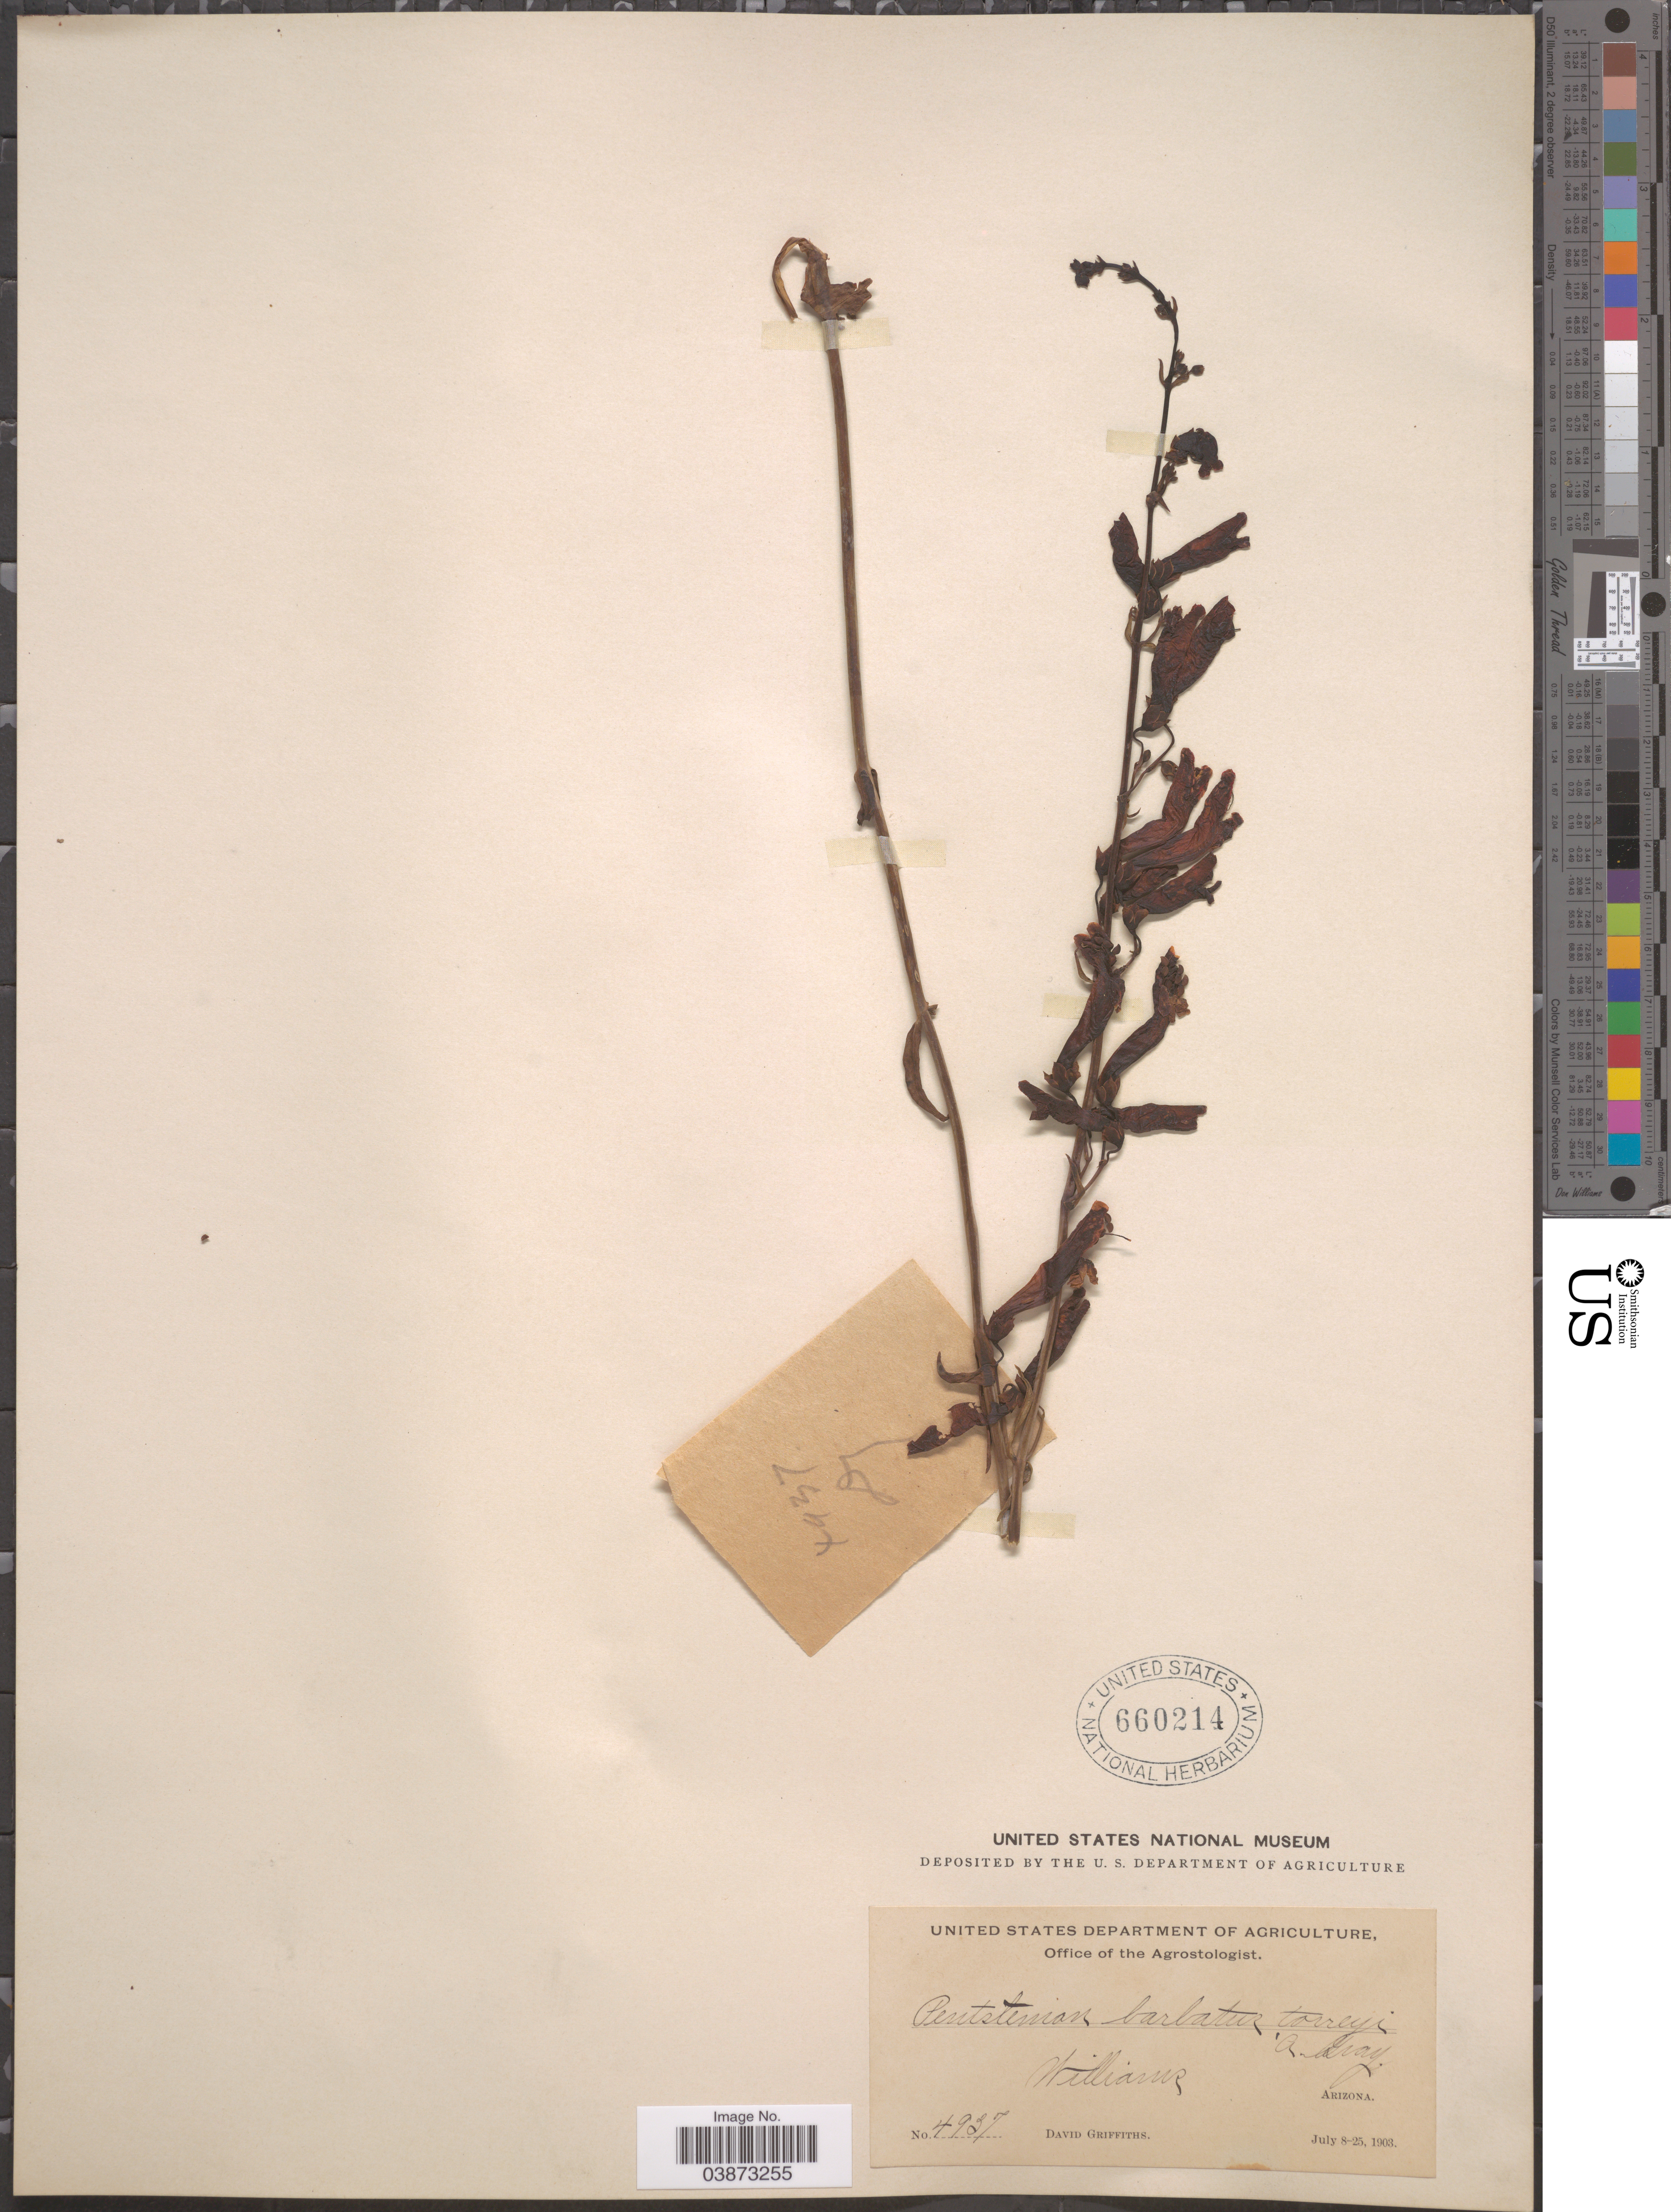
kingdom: Plantae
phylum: Tracheophyta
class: Magnoliopsida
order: Lamiales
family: Plantaginaceae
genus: Penstemon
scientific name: Penstemon barbatus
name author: (Cav.) Roth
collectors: D. Griffiths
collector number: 4937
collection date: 1903-07-08/1903-07-25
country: United States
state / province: Arizona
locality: Williams.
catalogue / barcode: US 660214